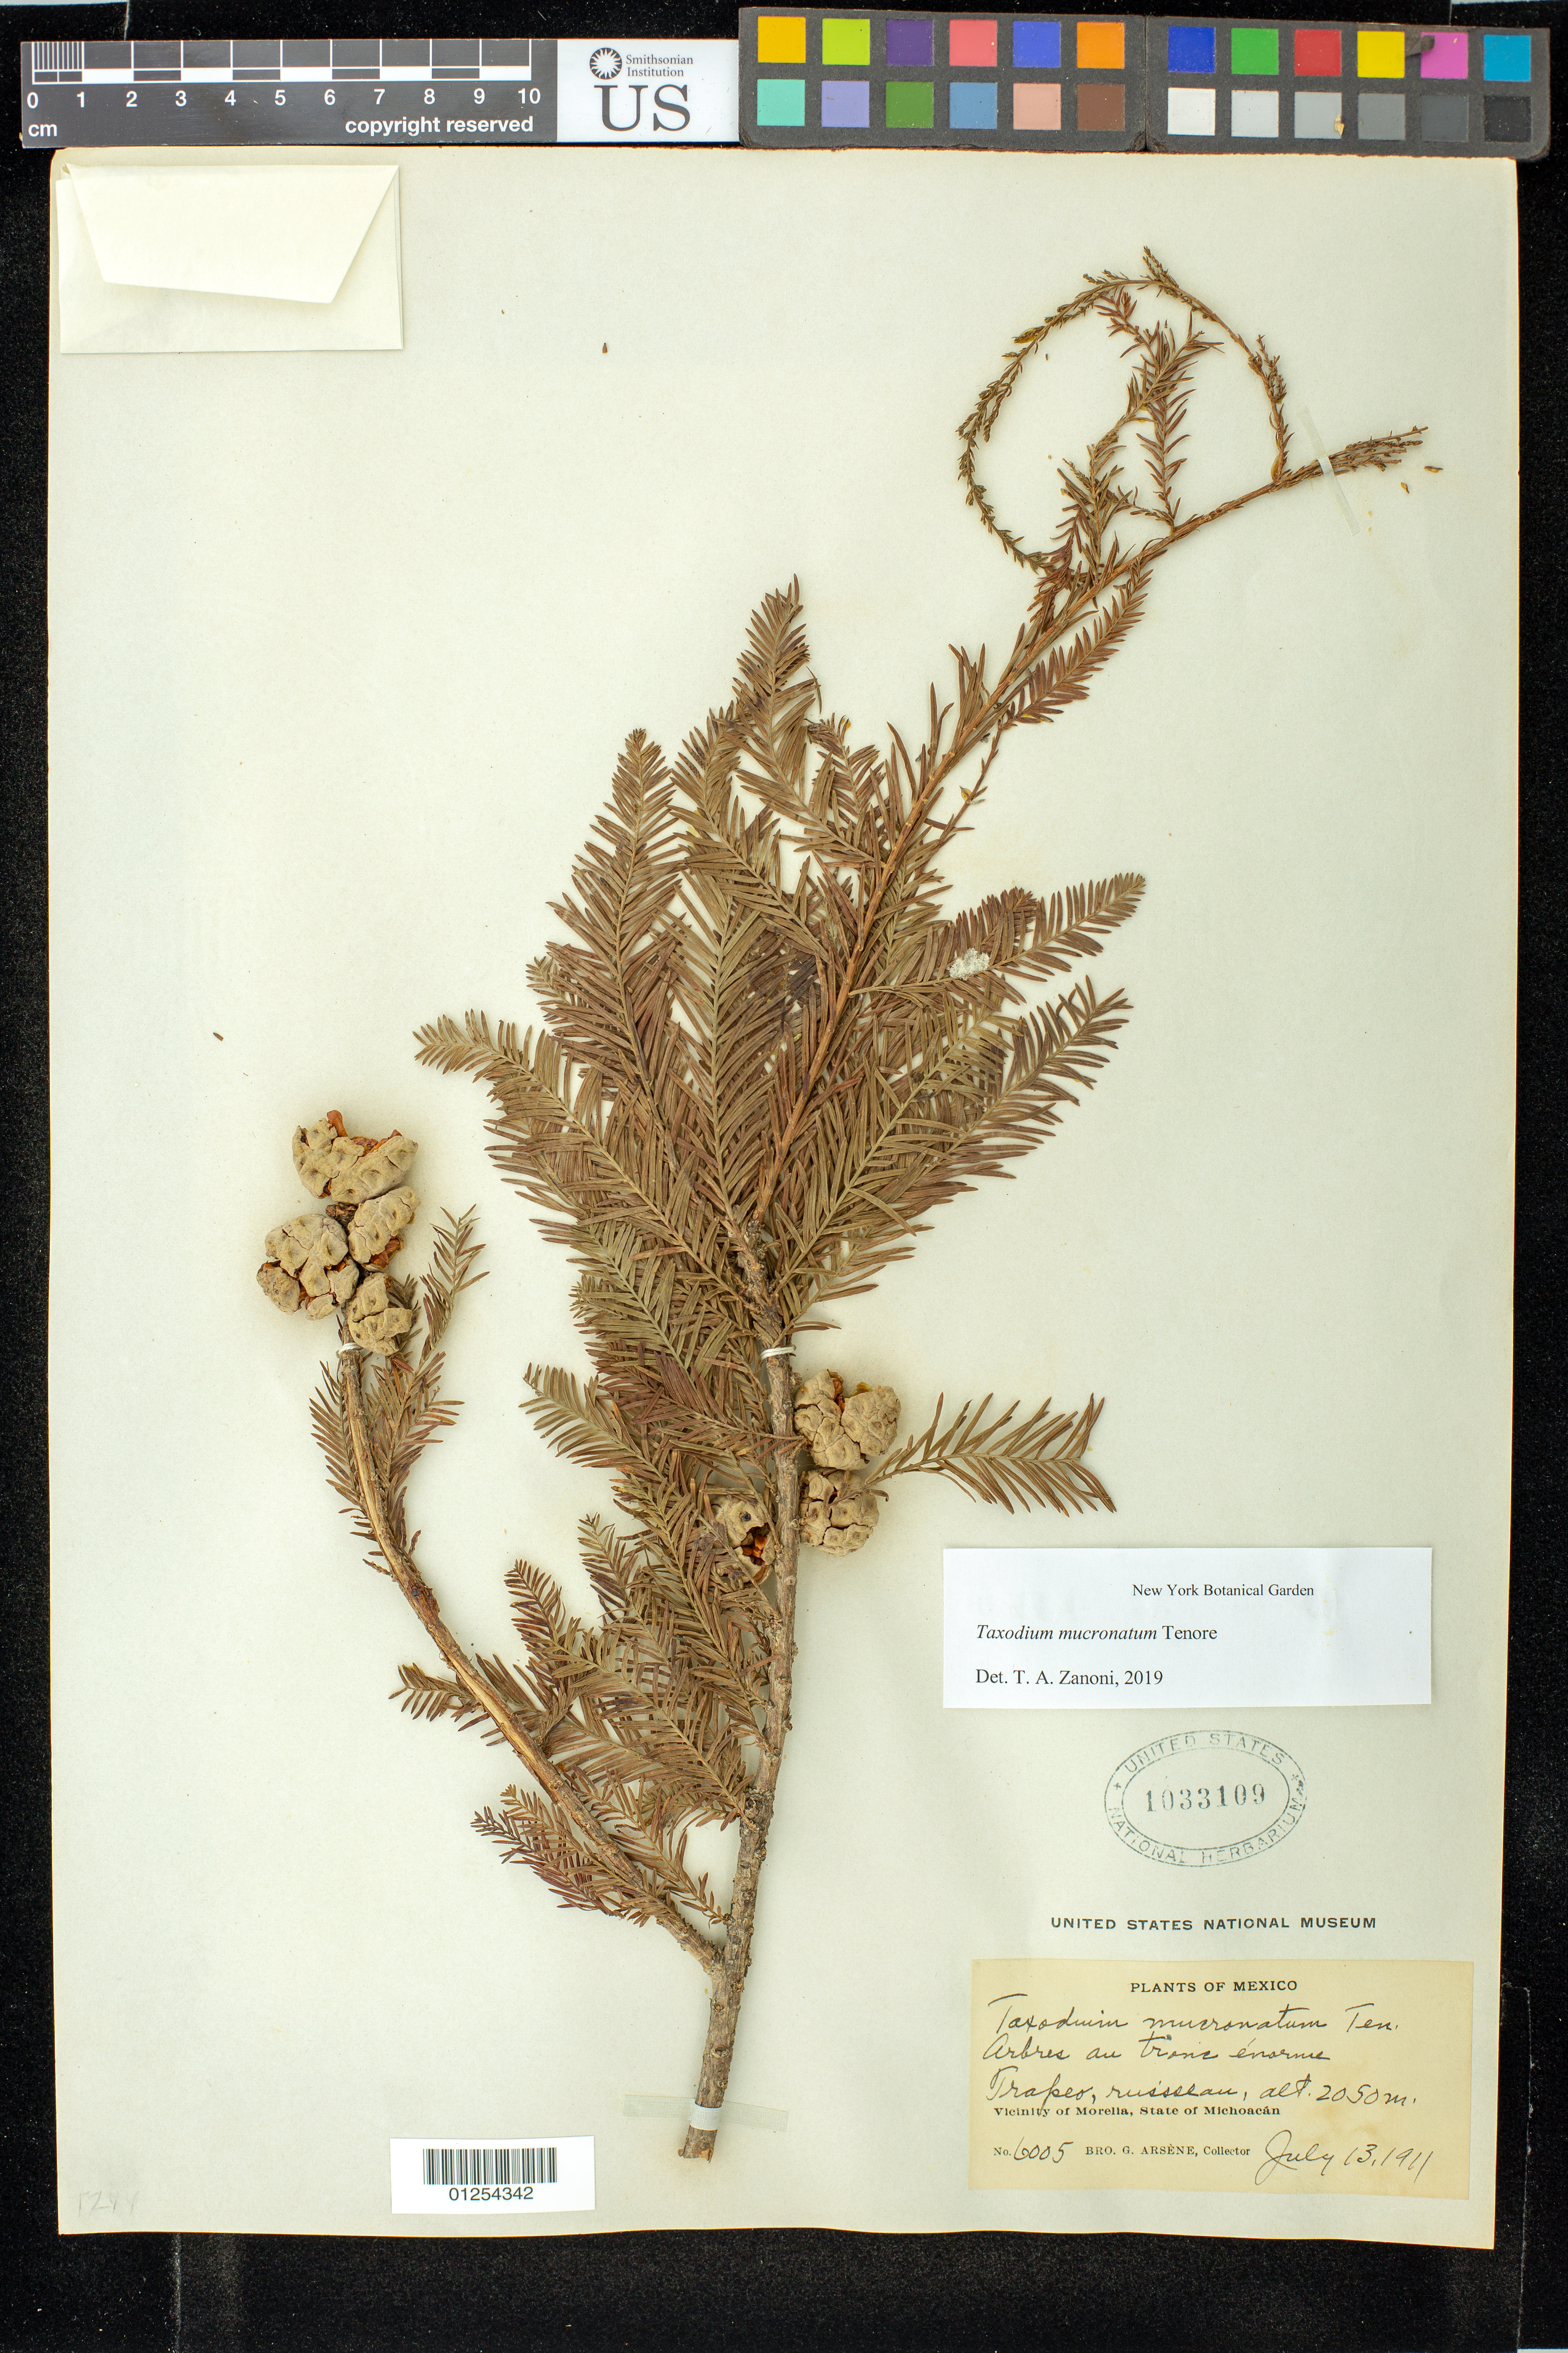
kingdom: Plantae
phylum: Tracheophyta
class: Pinopsida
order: Pinales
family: Cupressaceae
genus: Taxodium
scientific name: Taxodium mucronatum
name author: Ten.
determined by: Zanoni, T. A., (NY), New York Botanical Garden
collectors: Bro. G. Arsène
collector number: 6005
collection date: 1911-07-13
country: Mexico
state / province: Michoacán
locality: Jaripeo, Vicinity of Morelia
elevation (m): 2100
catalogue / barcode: US 1033109